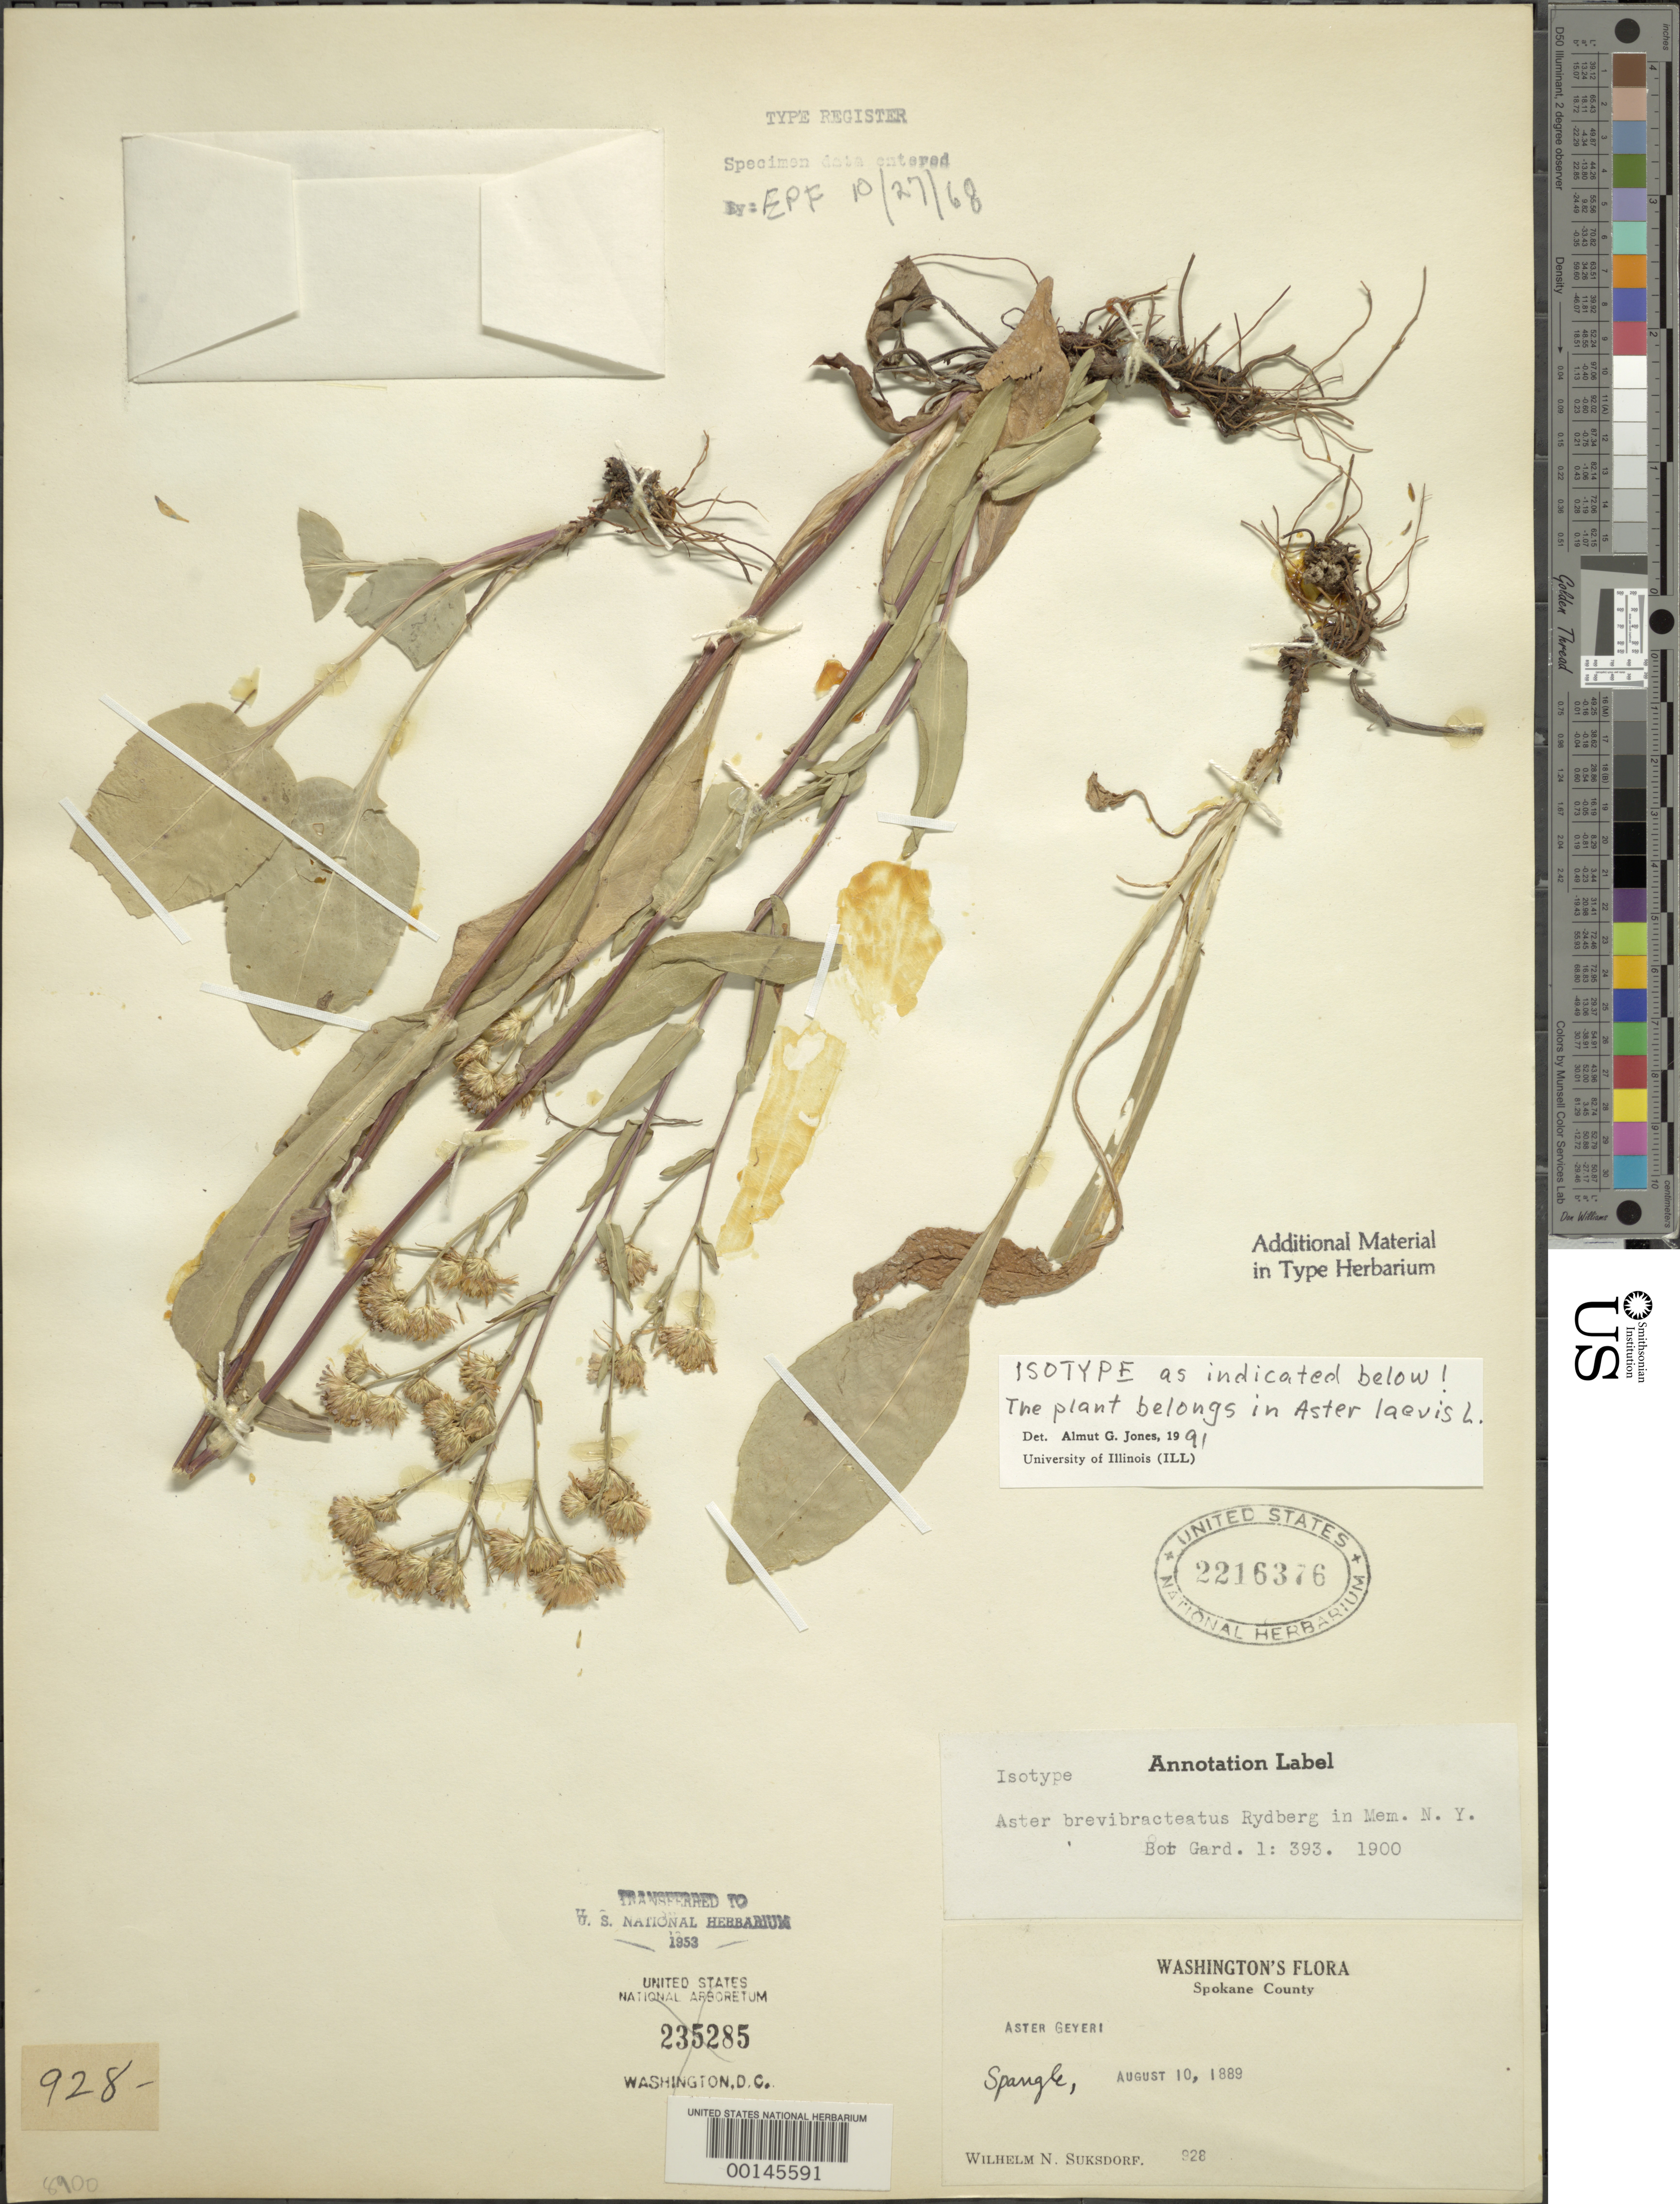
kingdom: Plantae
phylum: Tracheophyta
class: Magnoliopsida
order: Asterales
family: Asteraceae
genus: Symphyotrichum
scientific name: Symphyotrichum laeve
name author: (L.) Á. Löve & D. Löve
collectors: W. N. Suksdorf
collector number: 928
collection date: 1889-08-10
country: United States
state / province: Washington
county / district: Spokane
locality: Washington. Spokane County. Spangle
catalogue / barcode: US 2216376